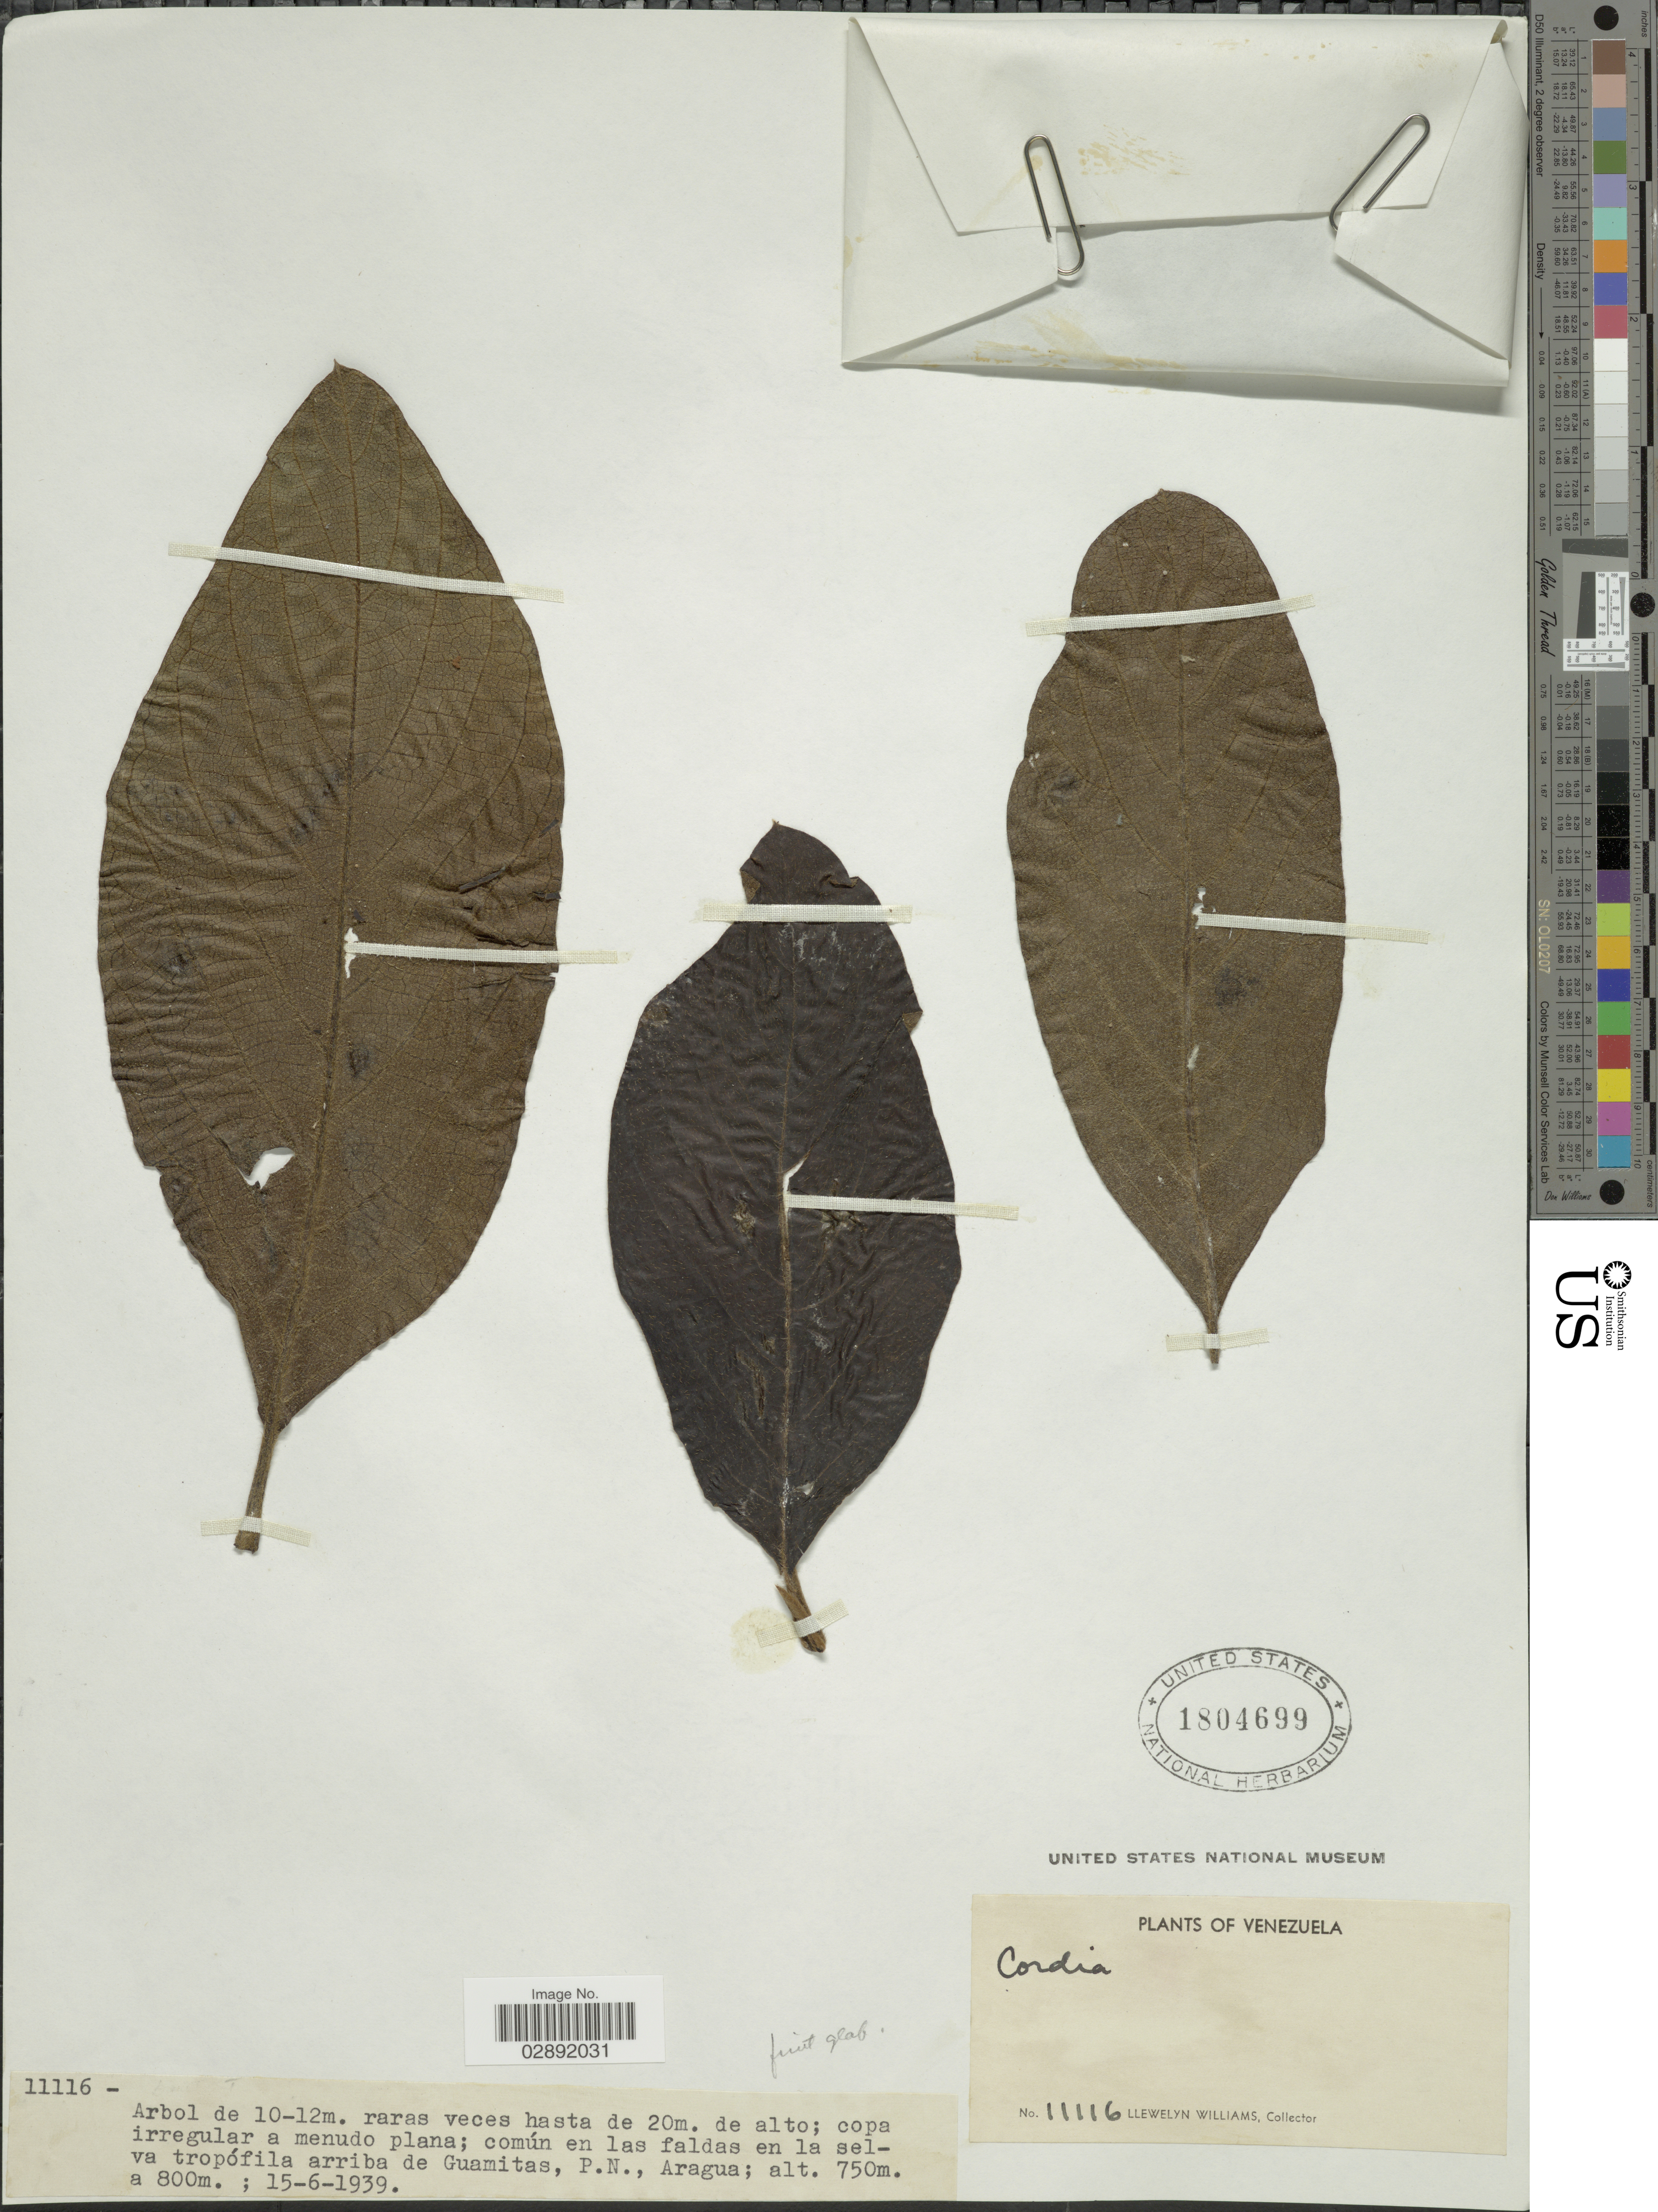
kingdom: Plantae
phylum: Tracheophyta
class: Magnoliopsida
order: Boraginales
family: Cordiaceae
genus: Cordia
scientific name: Cordia sp.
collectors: Ll. Williams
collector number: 11116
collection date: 1939-06-15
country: Venezuela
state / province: Aragua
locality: Común en las faldas en la selva tropófila arriba de Guamitas, P.N.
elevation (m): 750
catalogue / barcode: US 1804699